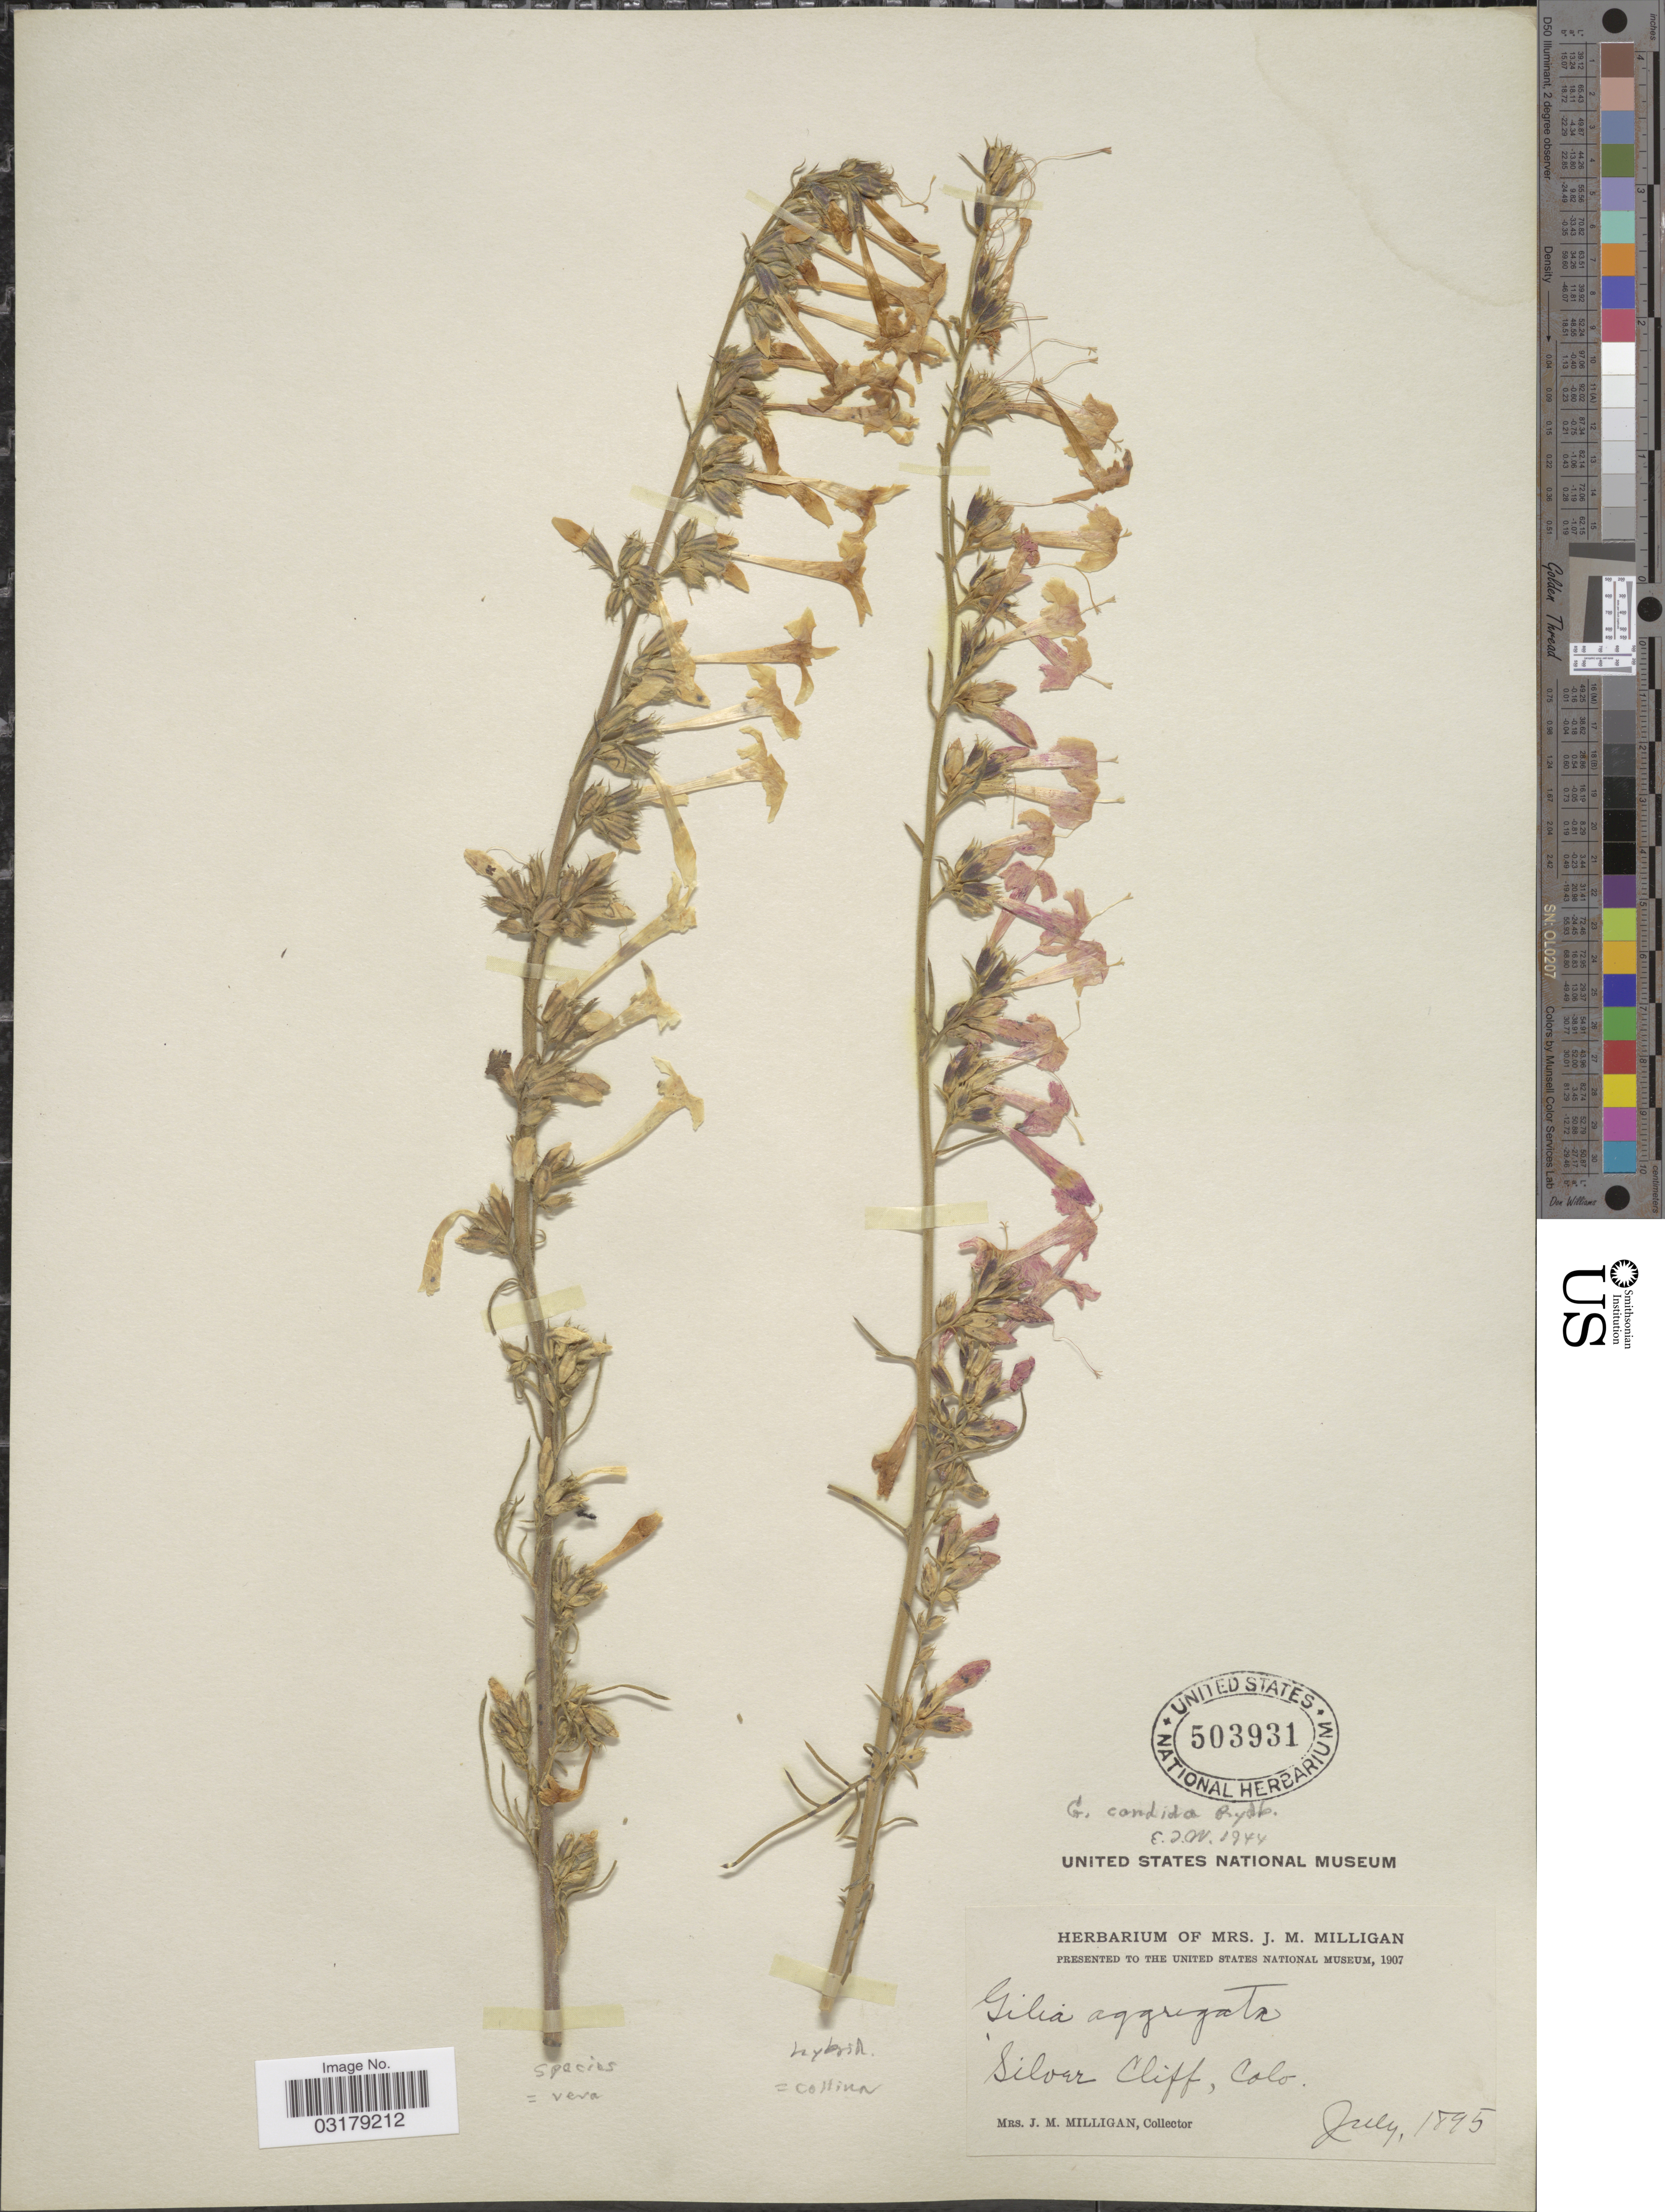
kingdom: Plantae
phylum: Tracheophyta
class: Magnoliopsida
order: Ericales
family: Polemoniaceae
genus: Ipomopsis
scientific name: Ipomopsis aggregata subsp. candida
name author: (Rydb.) V.E. Grant & A.D. Grant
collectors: J. Milligan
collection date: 1895-07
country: United States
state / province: Colorado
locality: Silver Cliff.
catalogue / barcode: US 503931